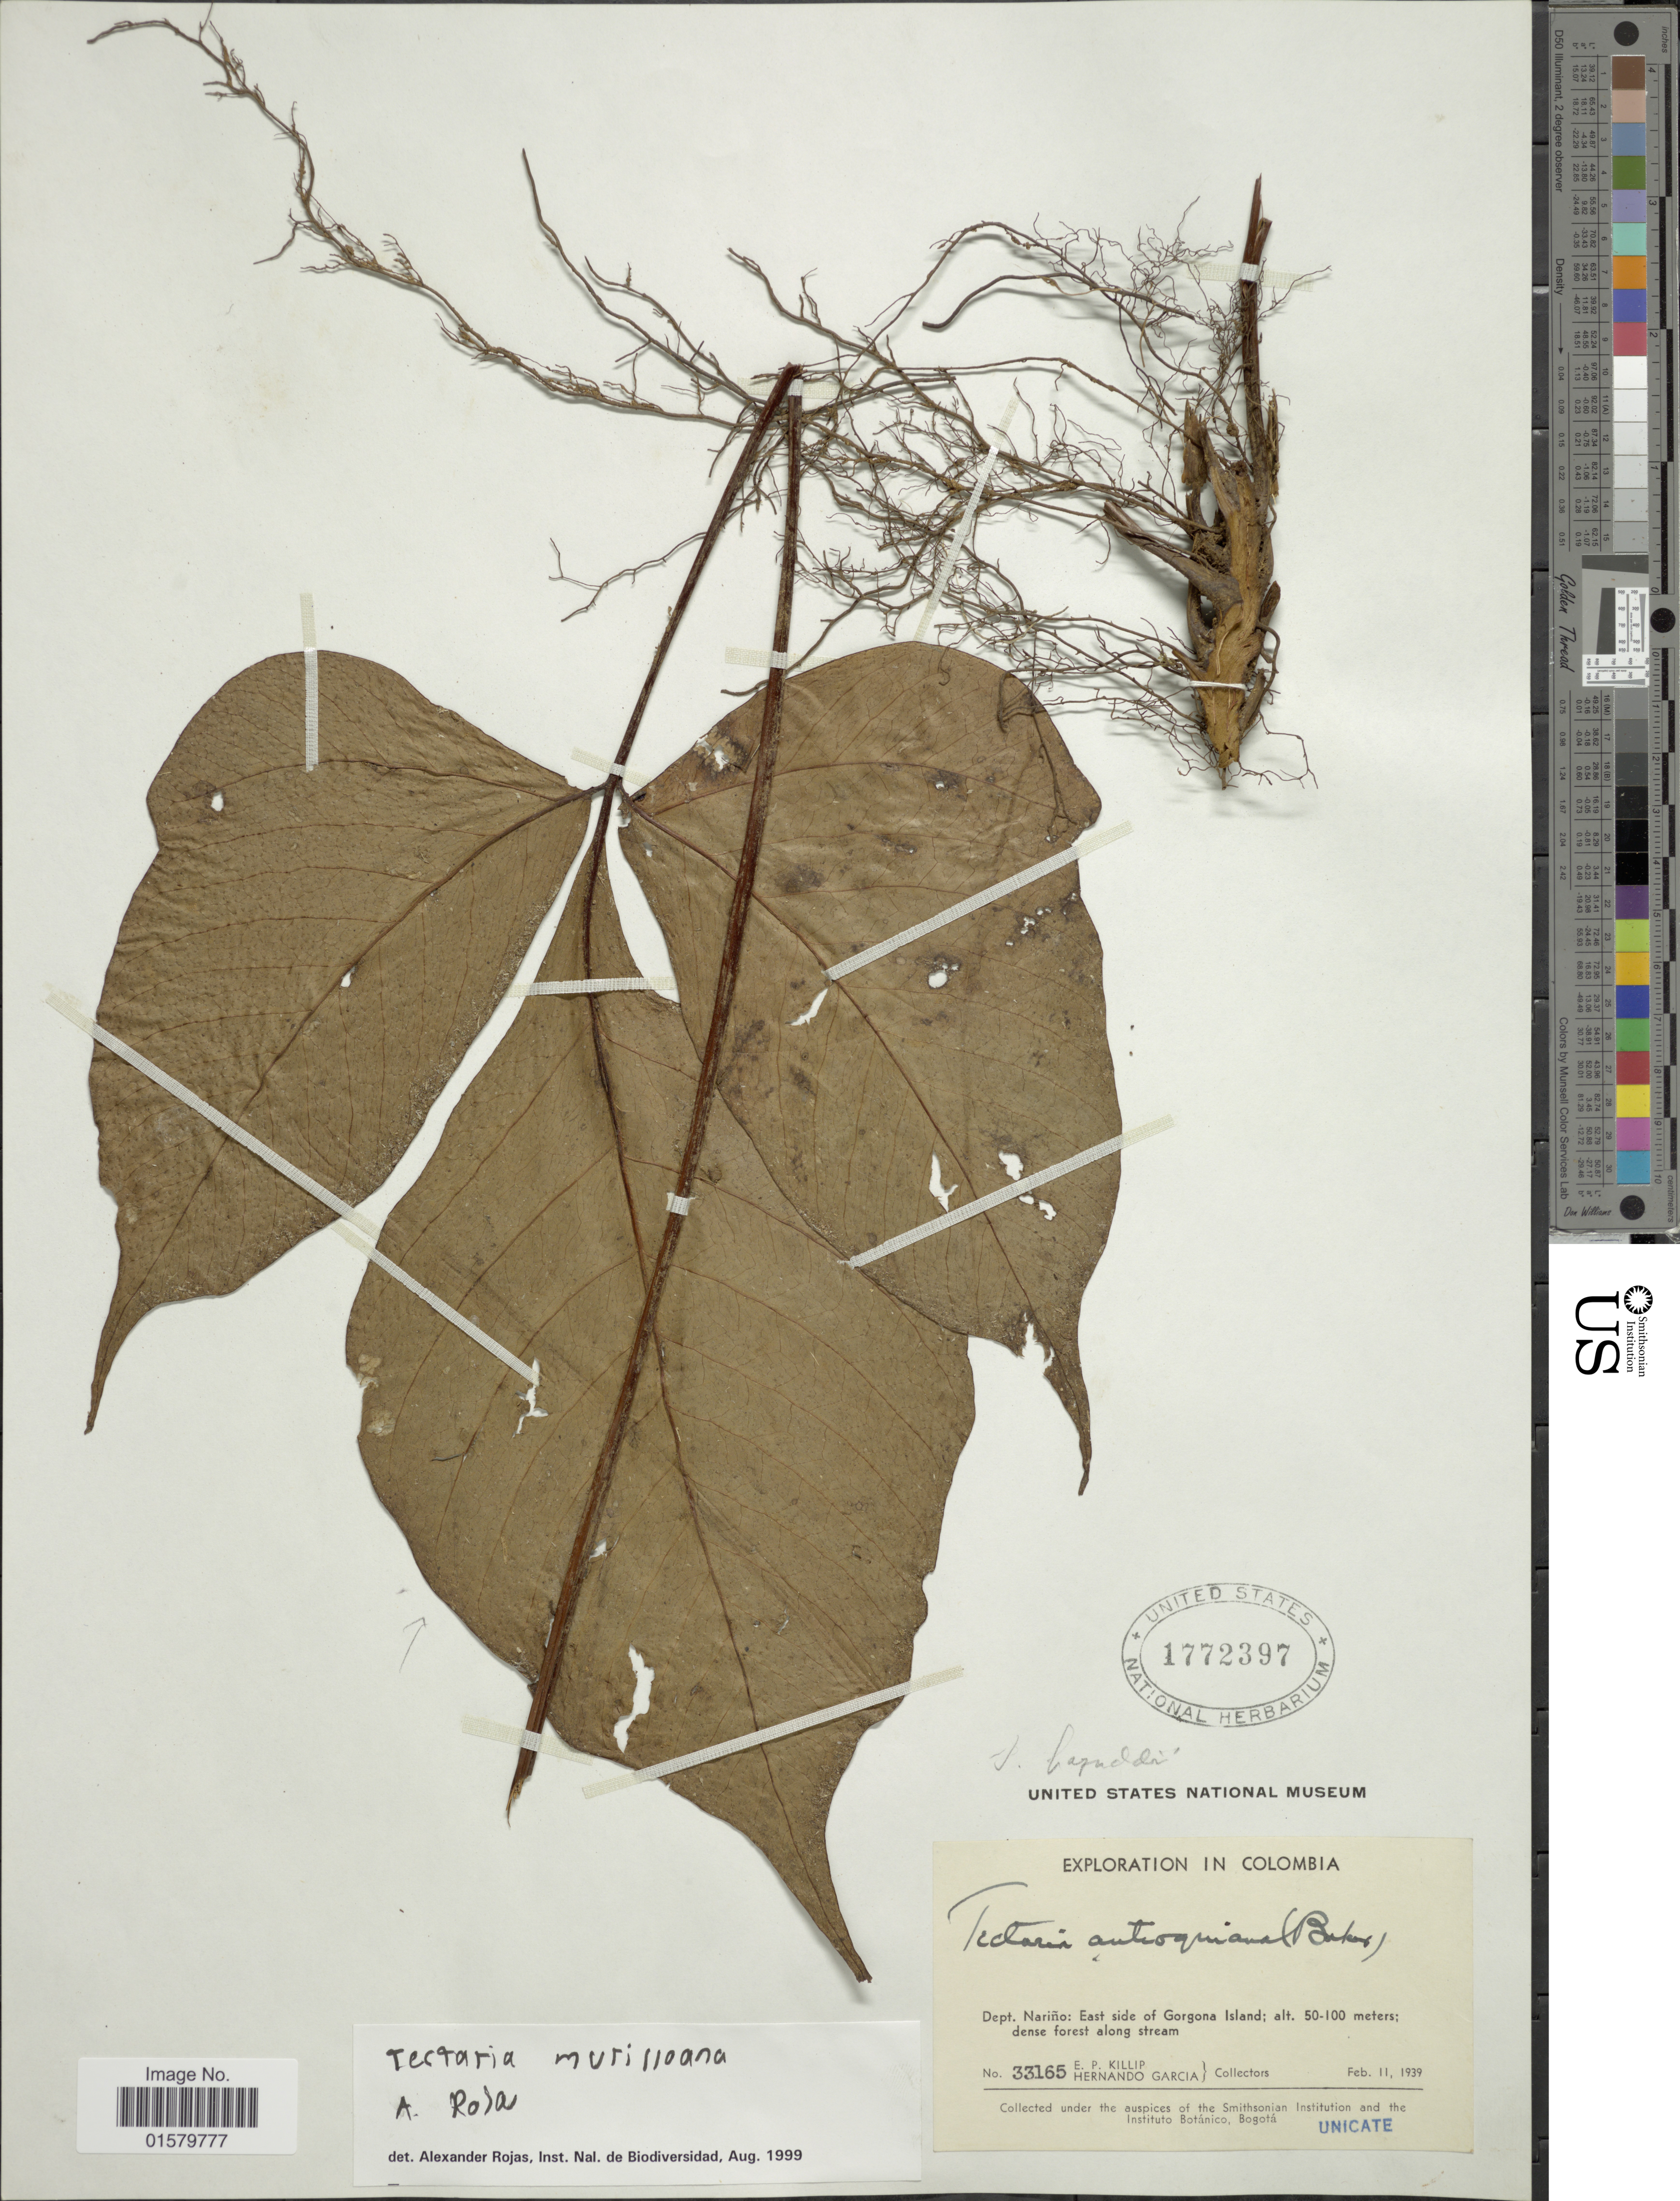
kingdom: Plantae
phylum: Tracheophyta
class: Polypodiopsida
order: Polypodiales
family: Tectariaceae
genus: Tectaria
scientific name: Tectaria murilloana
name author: A. Rojas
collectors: E. P. Killip & H. Garcia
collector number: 33165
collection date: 1939-02-11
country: Colombia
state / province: Nariño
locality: East side of Gorgona Island; dense forest along stream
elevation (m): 50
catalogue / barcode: US 1772397